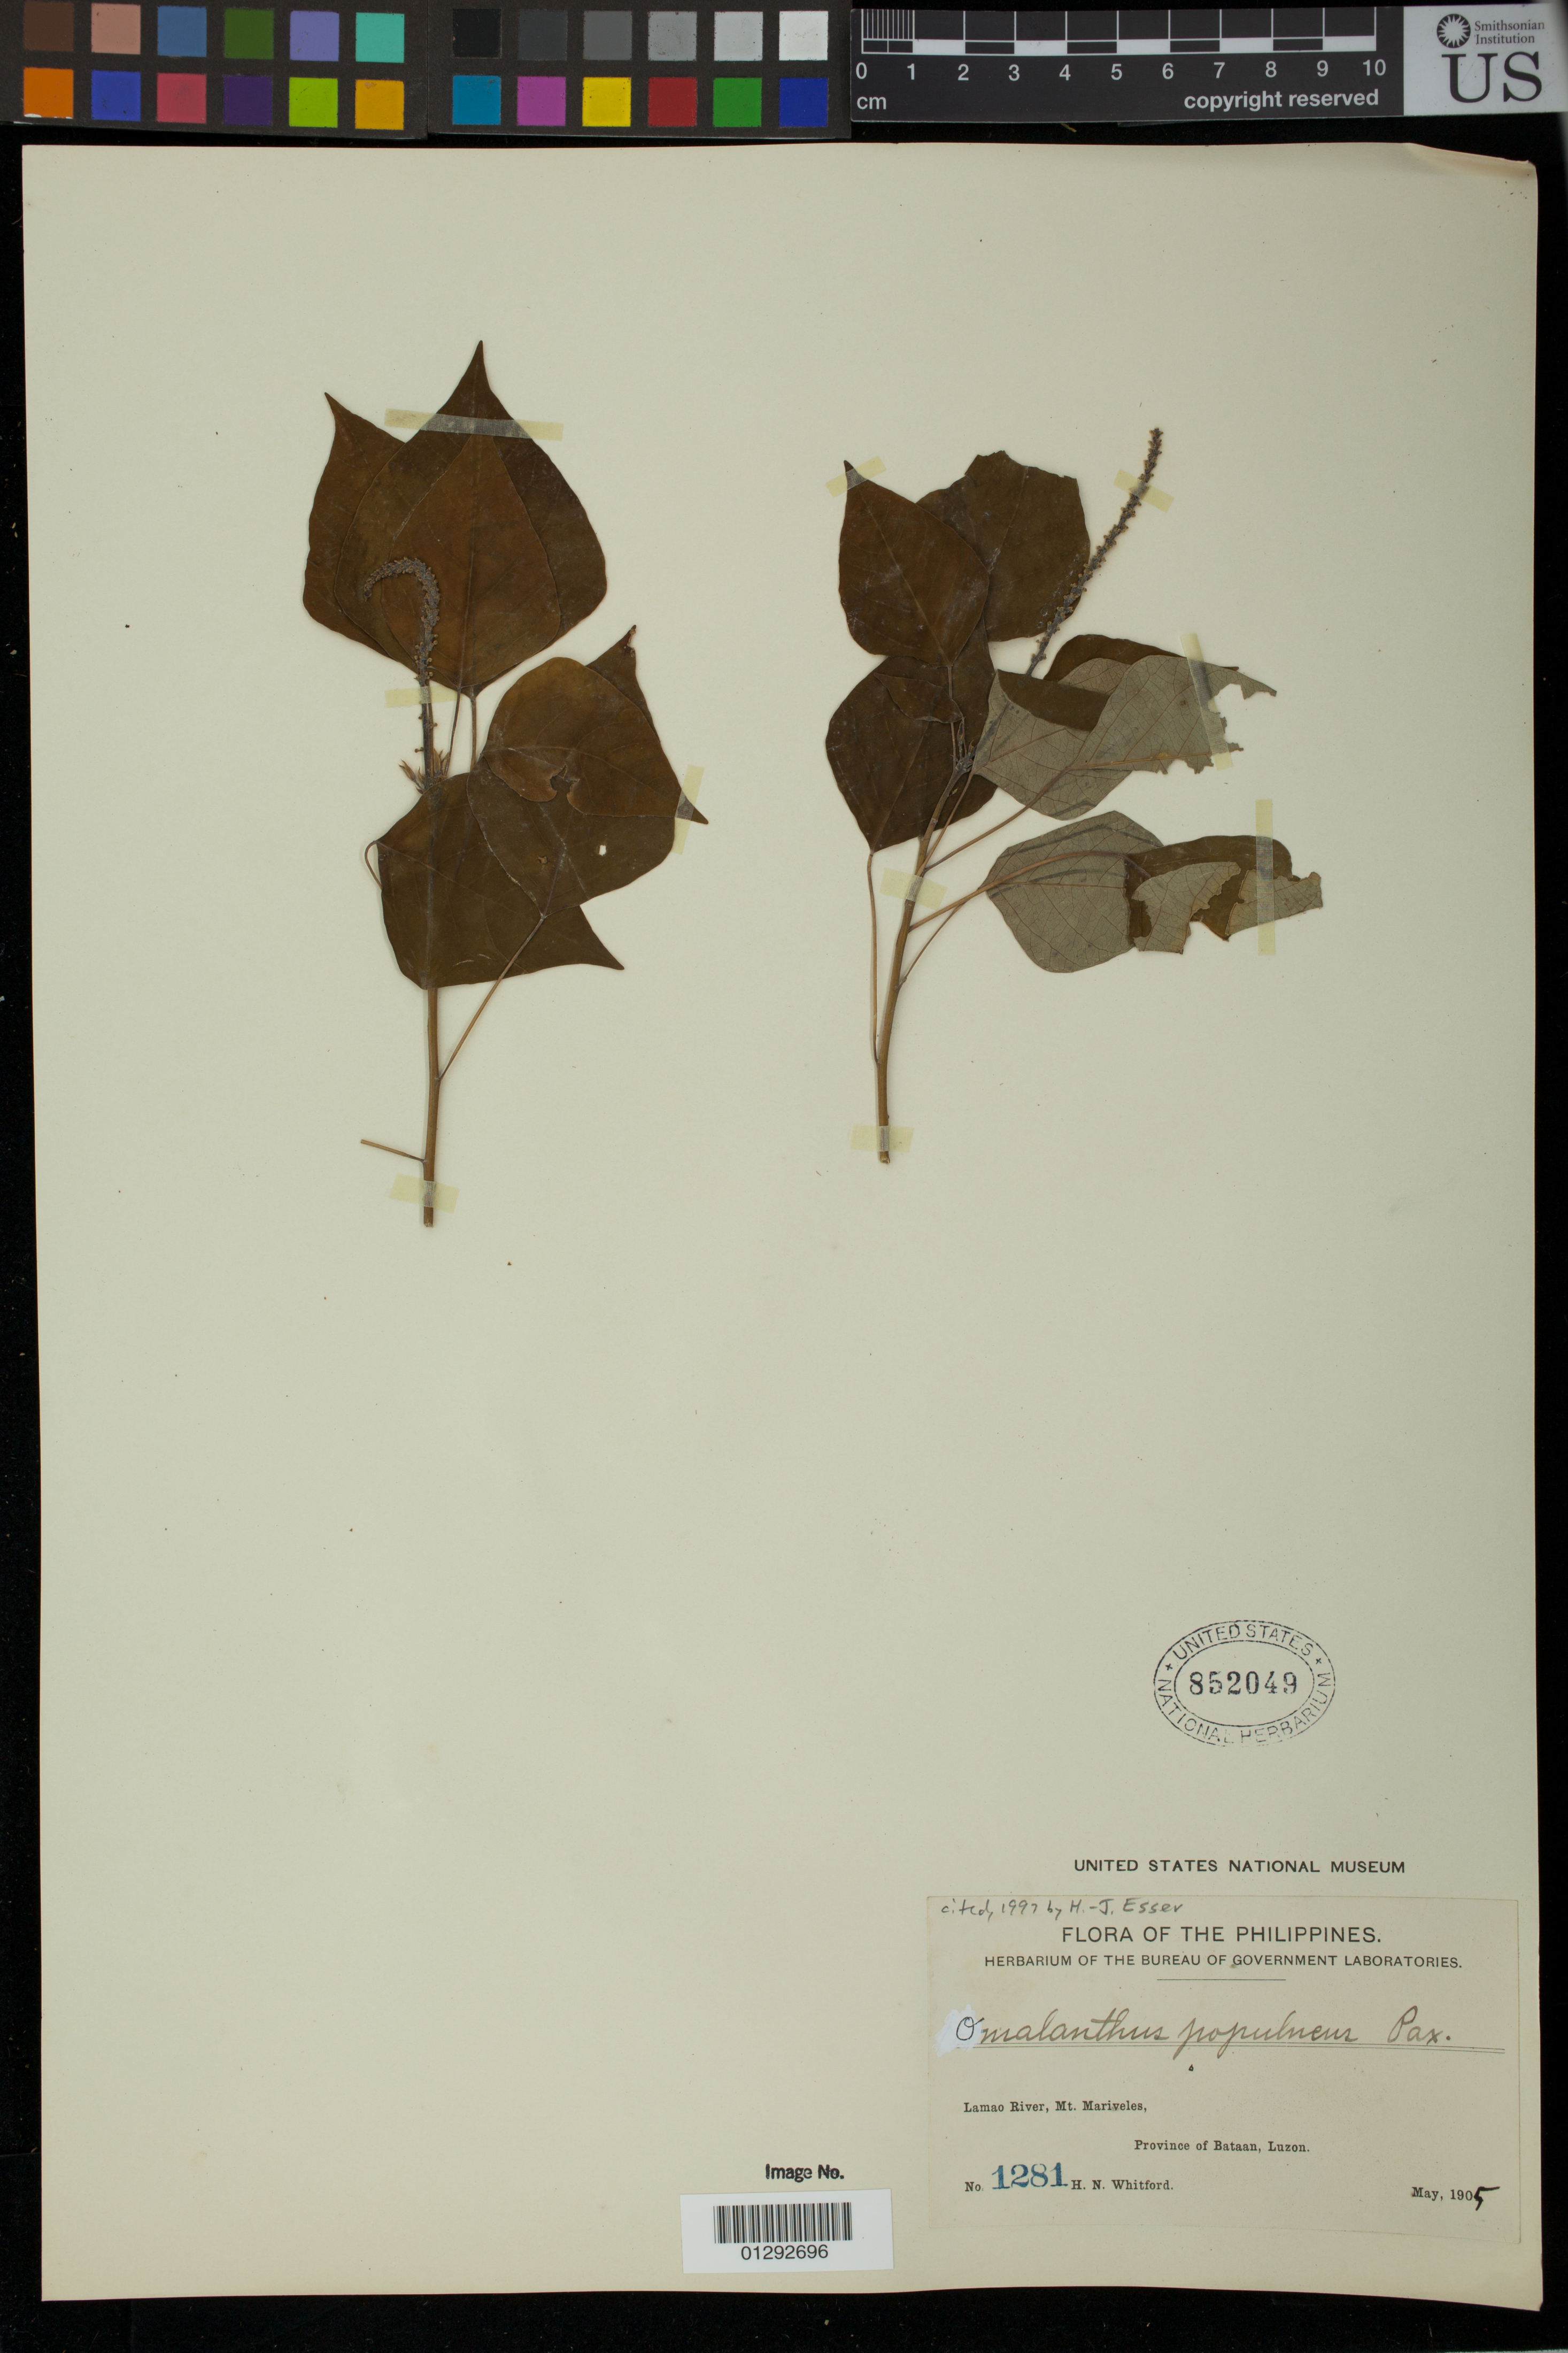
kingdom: Plantae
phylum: Tracheophyta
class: Magnoliopsida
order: Malpighiales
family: Euphorbiaceae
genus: Homalanthus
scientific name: Homalanthus populneus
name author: (Geiseler) Kuntze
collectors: H. N. Whitford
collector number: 1281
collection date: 1905-05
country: Philippines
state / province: Central Luzon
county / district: Bataan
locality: Lamao River, Mt. Mariveles, Province of Bataan, Luzon.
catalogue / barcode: US 852049